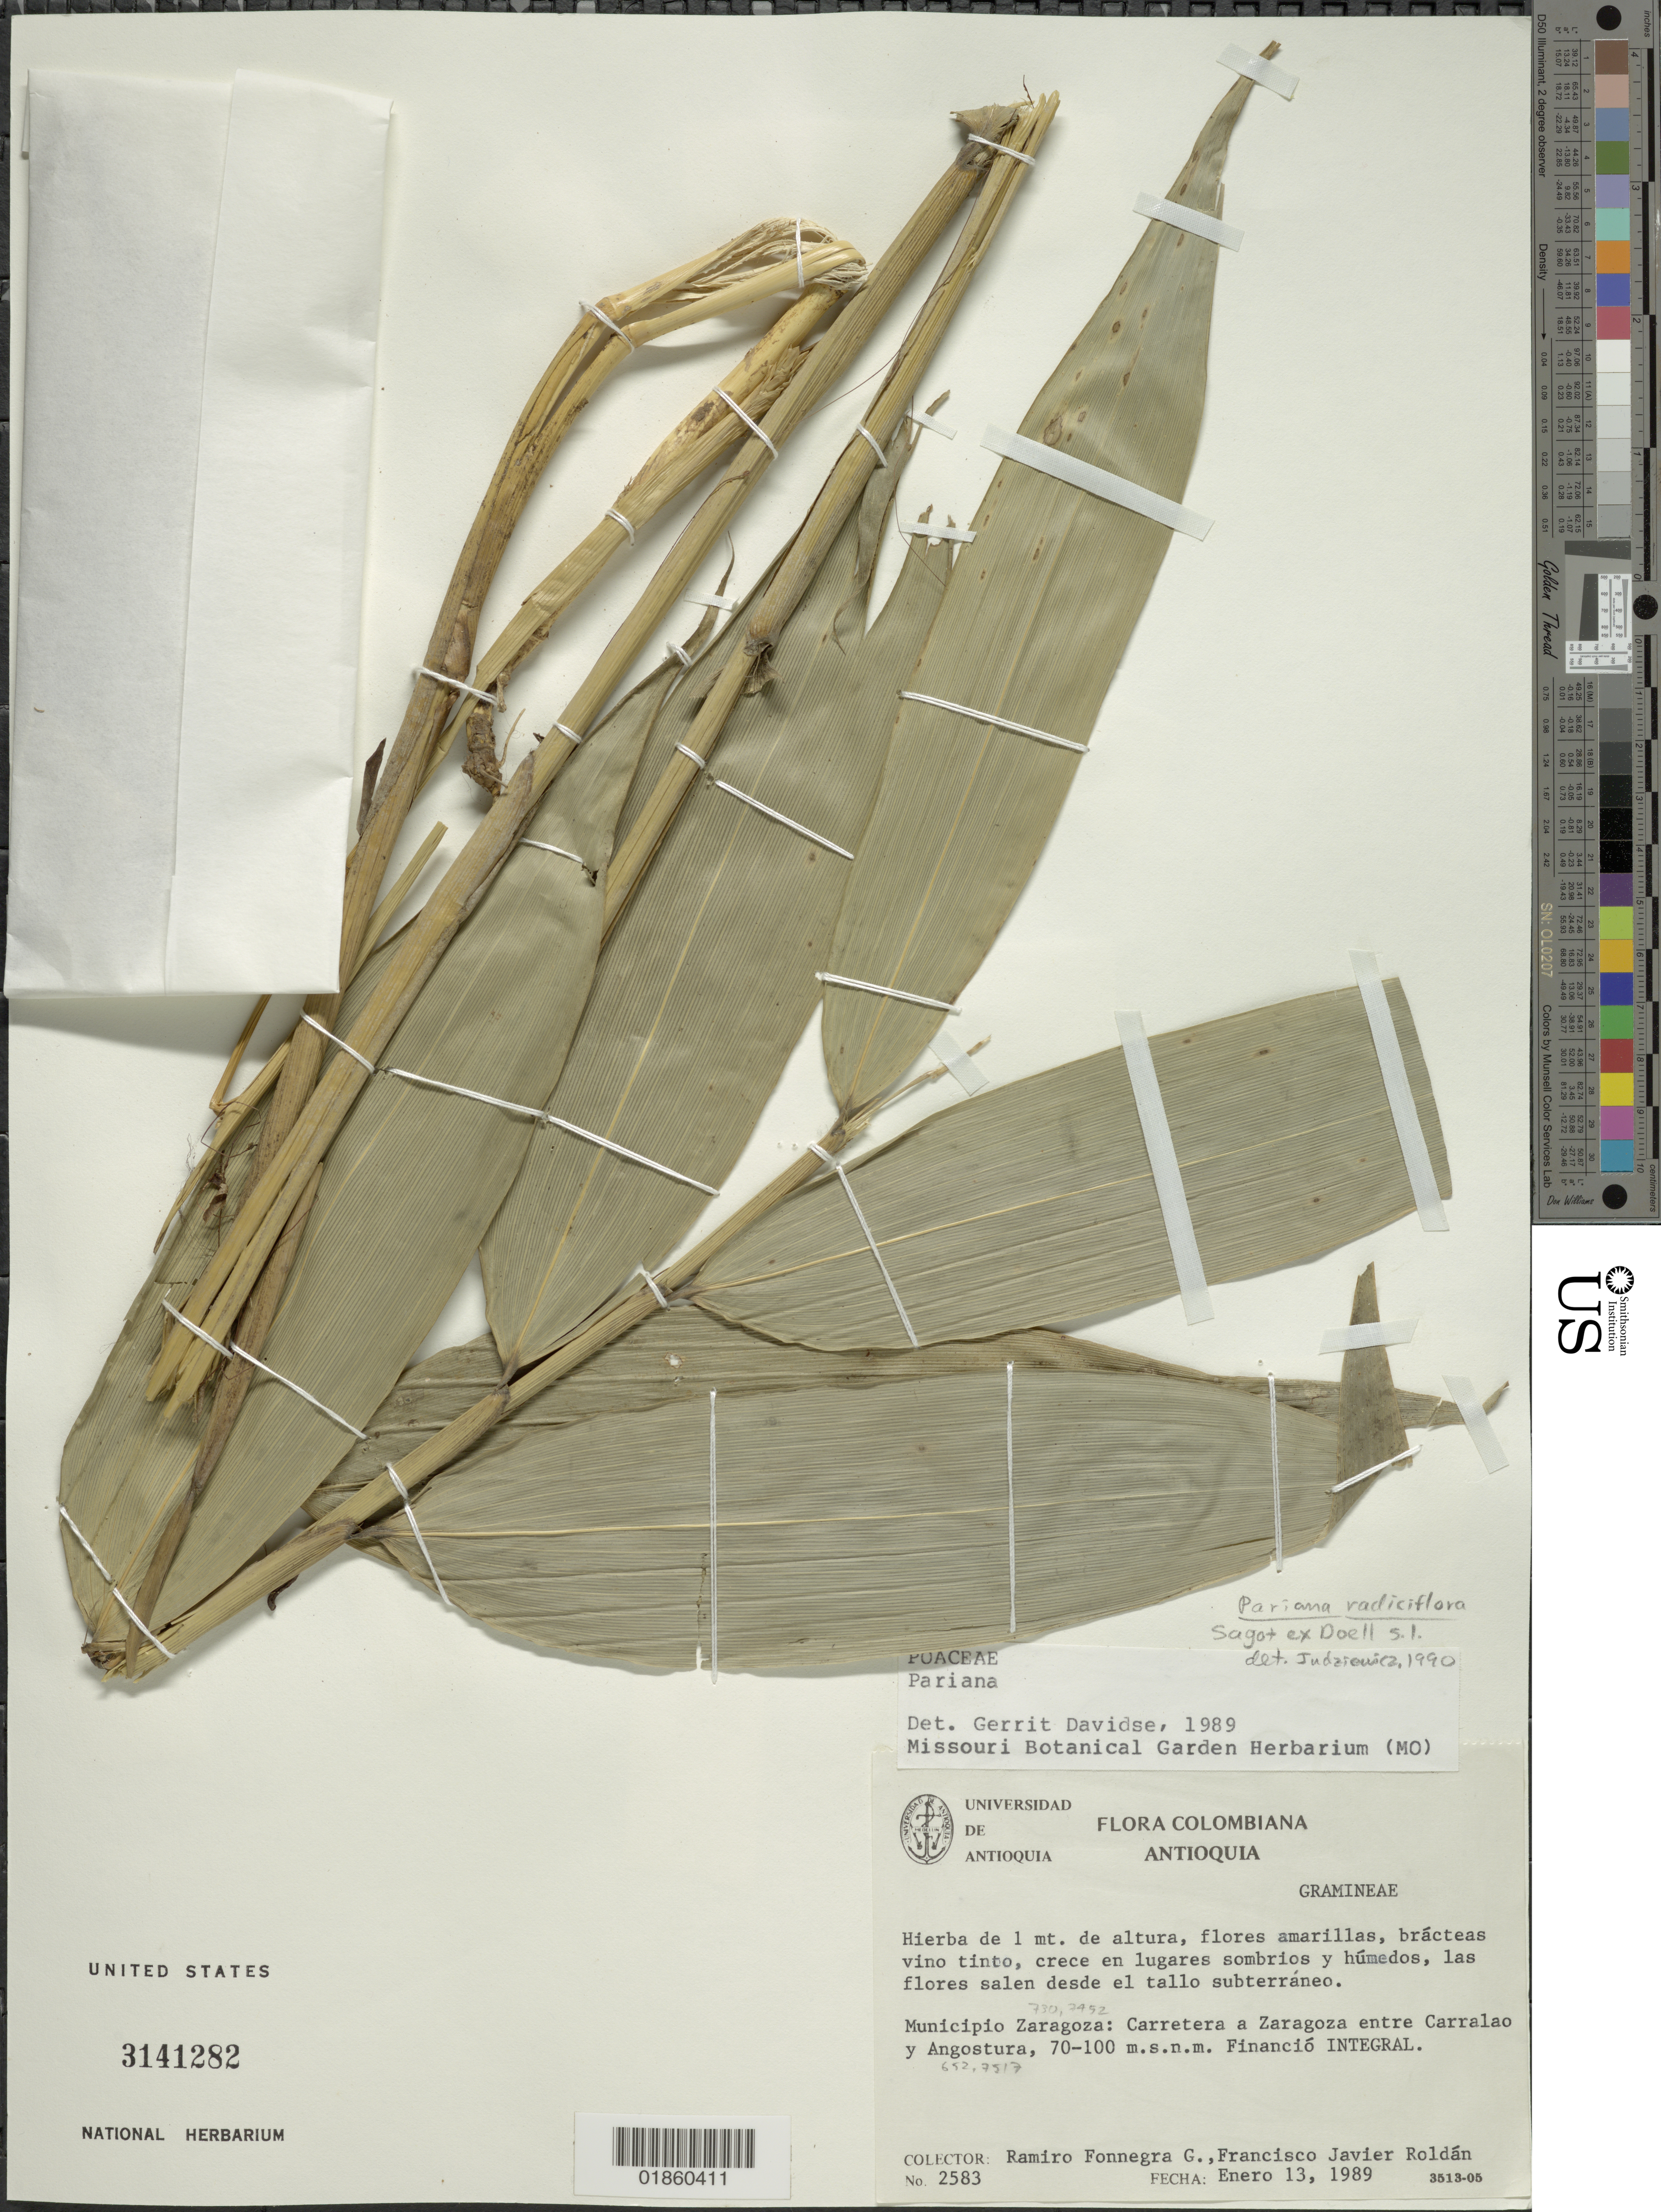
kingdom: Plantae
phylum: Tracheophyta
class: Liliopsida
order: Poales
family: Poaceae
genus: Pariana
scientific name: Pariana radiciflora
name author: Sagot ex Döll in Mart.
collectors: R. Fonnegra G. & F. J. Roldán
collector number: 2583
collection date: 1989-01-13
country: Colombia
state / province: Antioquiá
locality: Mun. Zaragoza; Carretera a Zaragoza entre Carralao y Angostura.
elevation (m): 70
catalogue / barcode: US 3141282